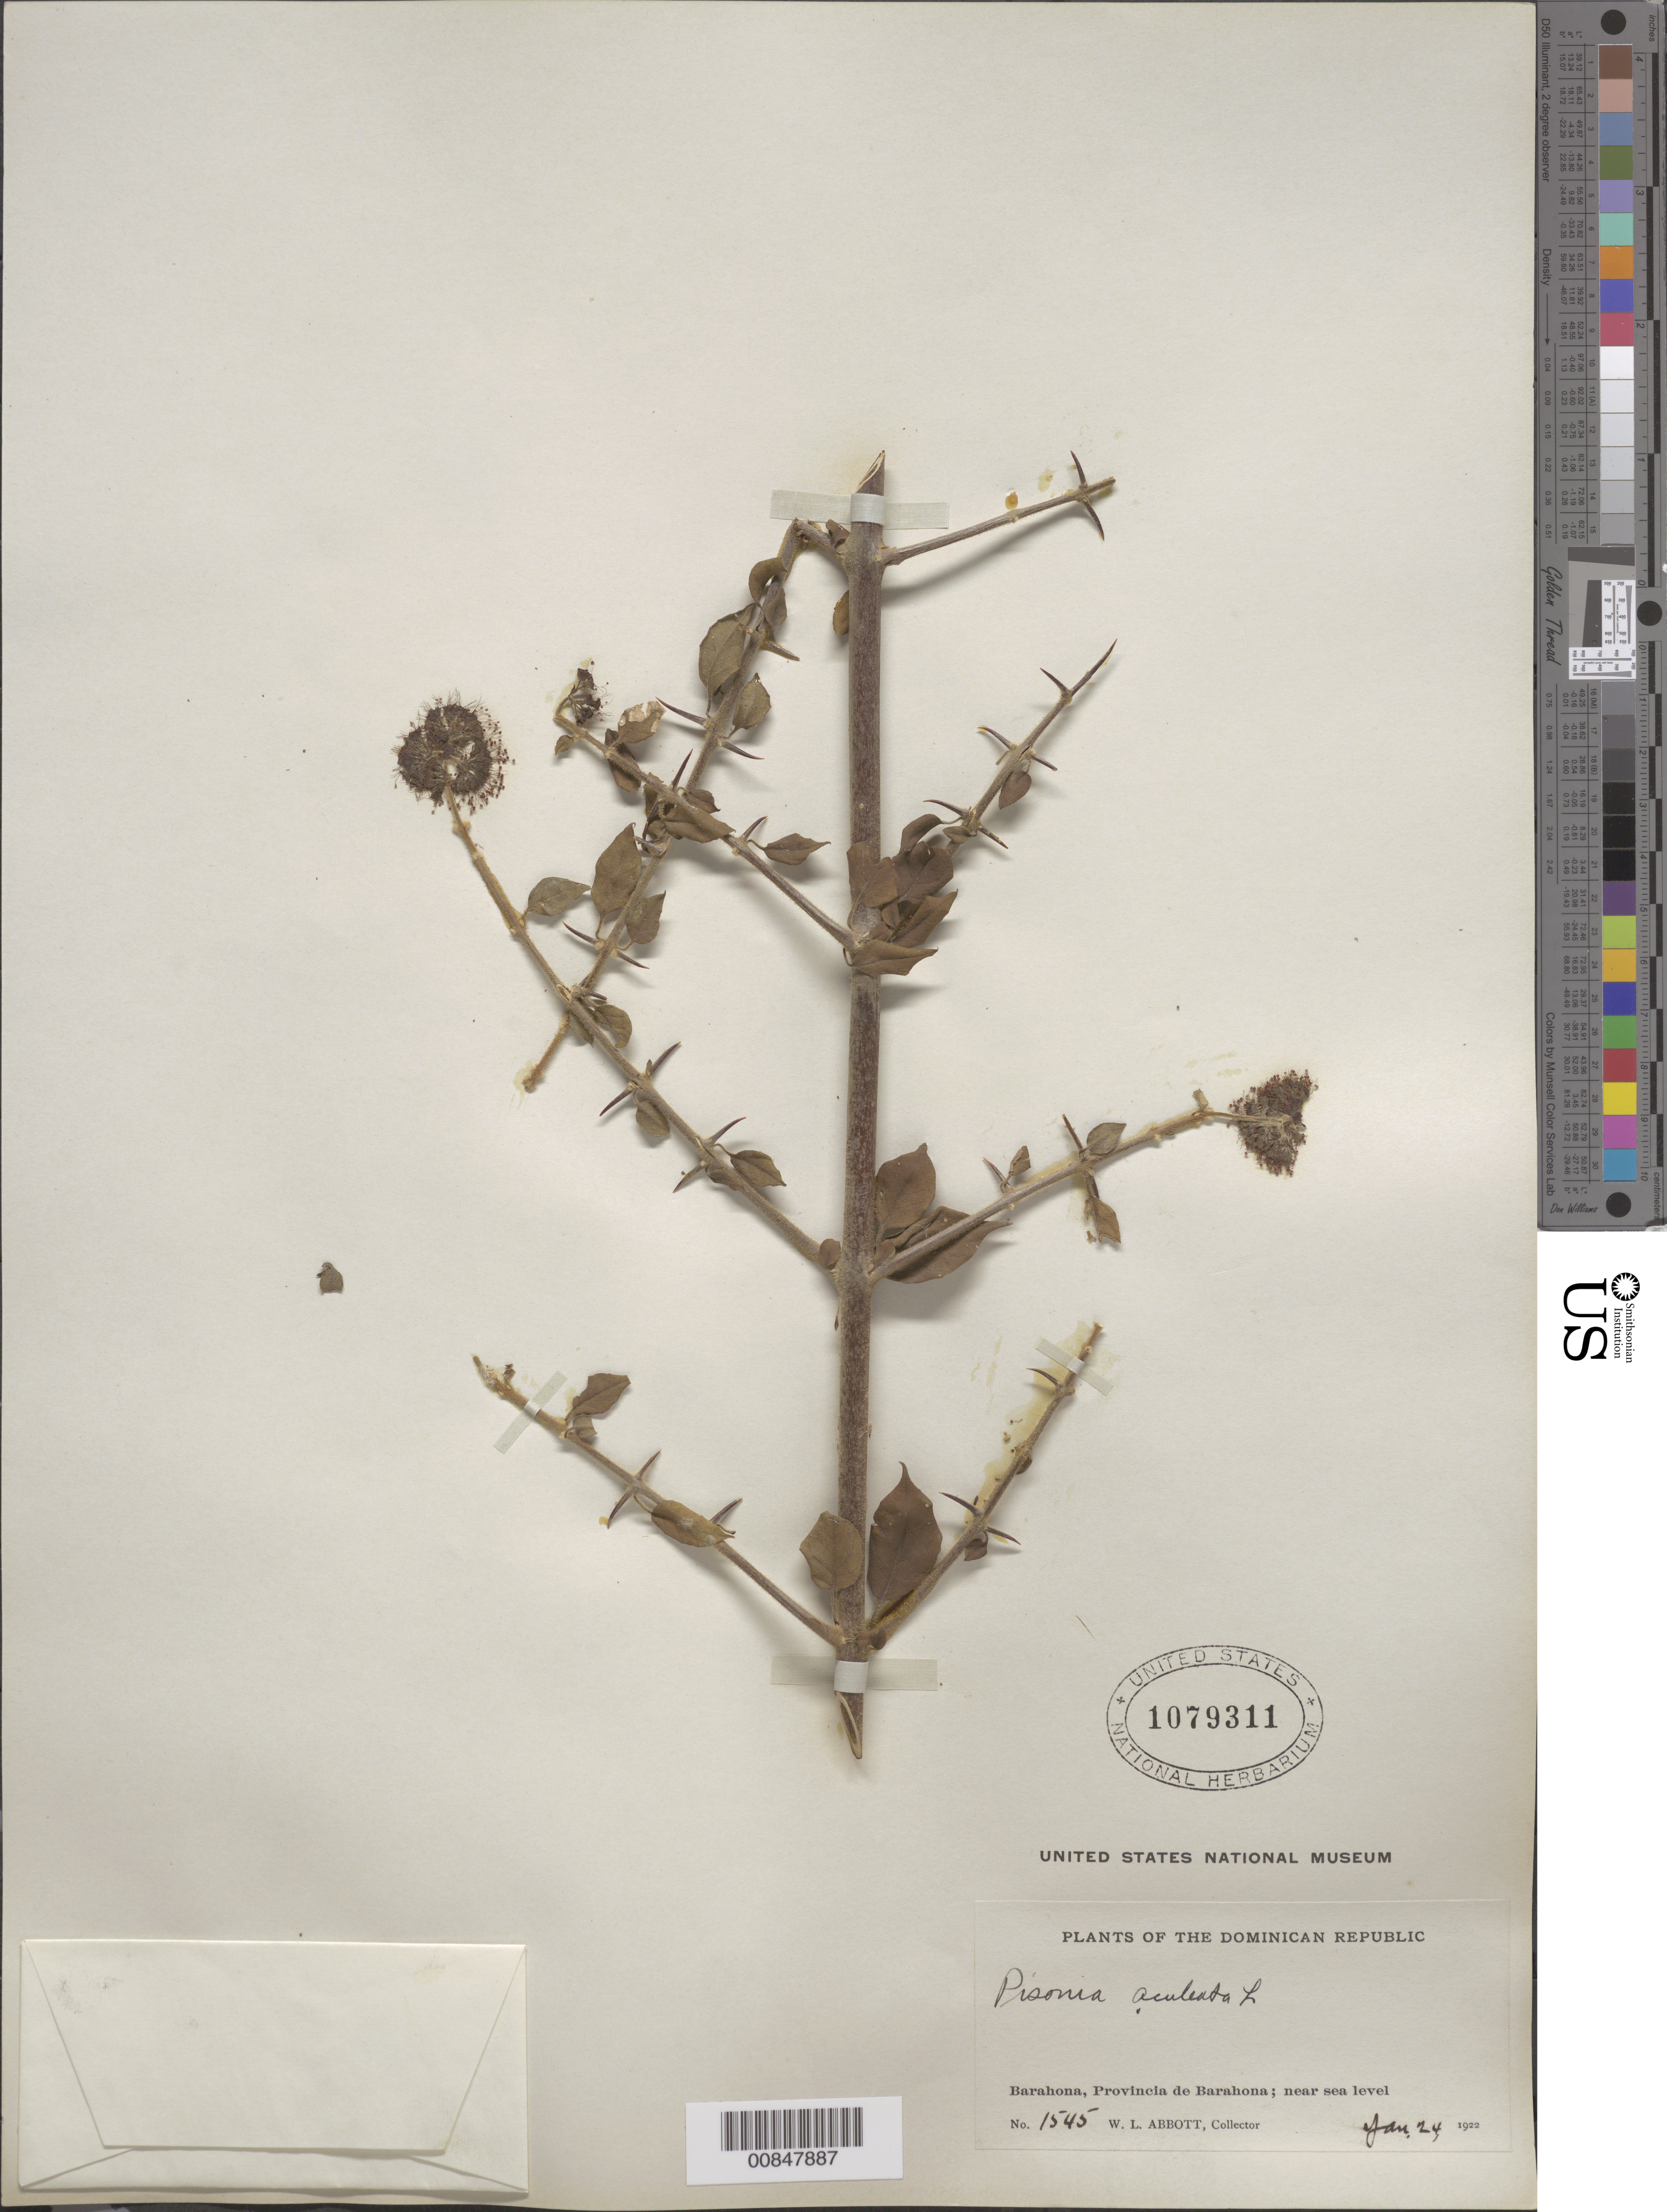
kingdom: Plantae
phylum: Tracheophyta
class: Magnoliopsida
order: Caryophyllales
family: Nyctaginaceae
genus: Pisonia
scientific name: Pisonia aculeata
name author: L.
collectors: W. L. Abbott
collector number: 1545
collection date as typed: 24 Jan 1922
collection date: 1922-01-24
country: Dominican Republic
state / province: Barahona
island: Hispaniola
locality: Barahona.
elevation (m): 0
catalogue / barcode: US 1079311